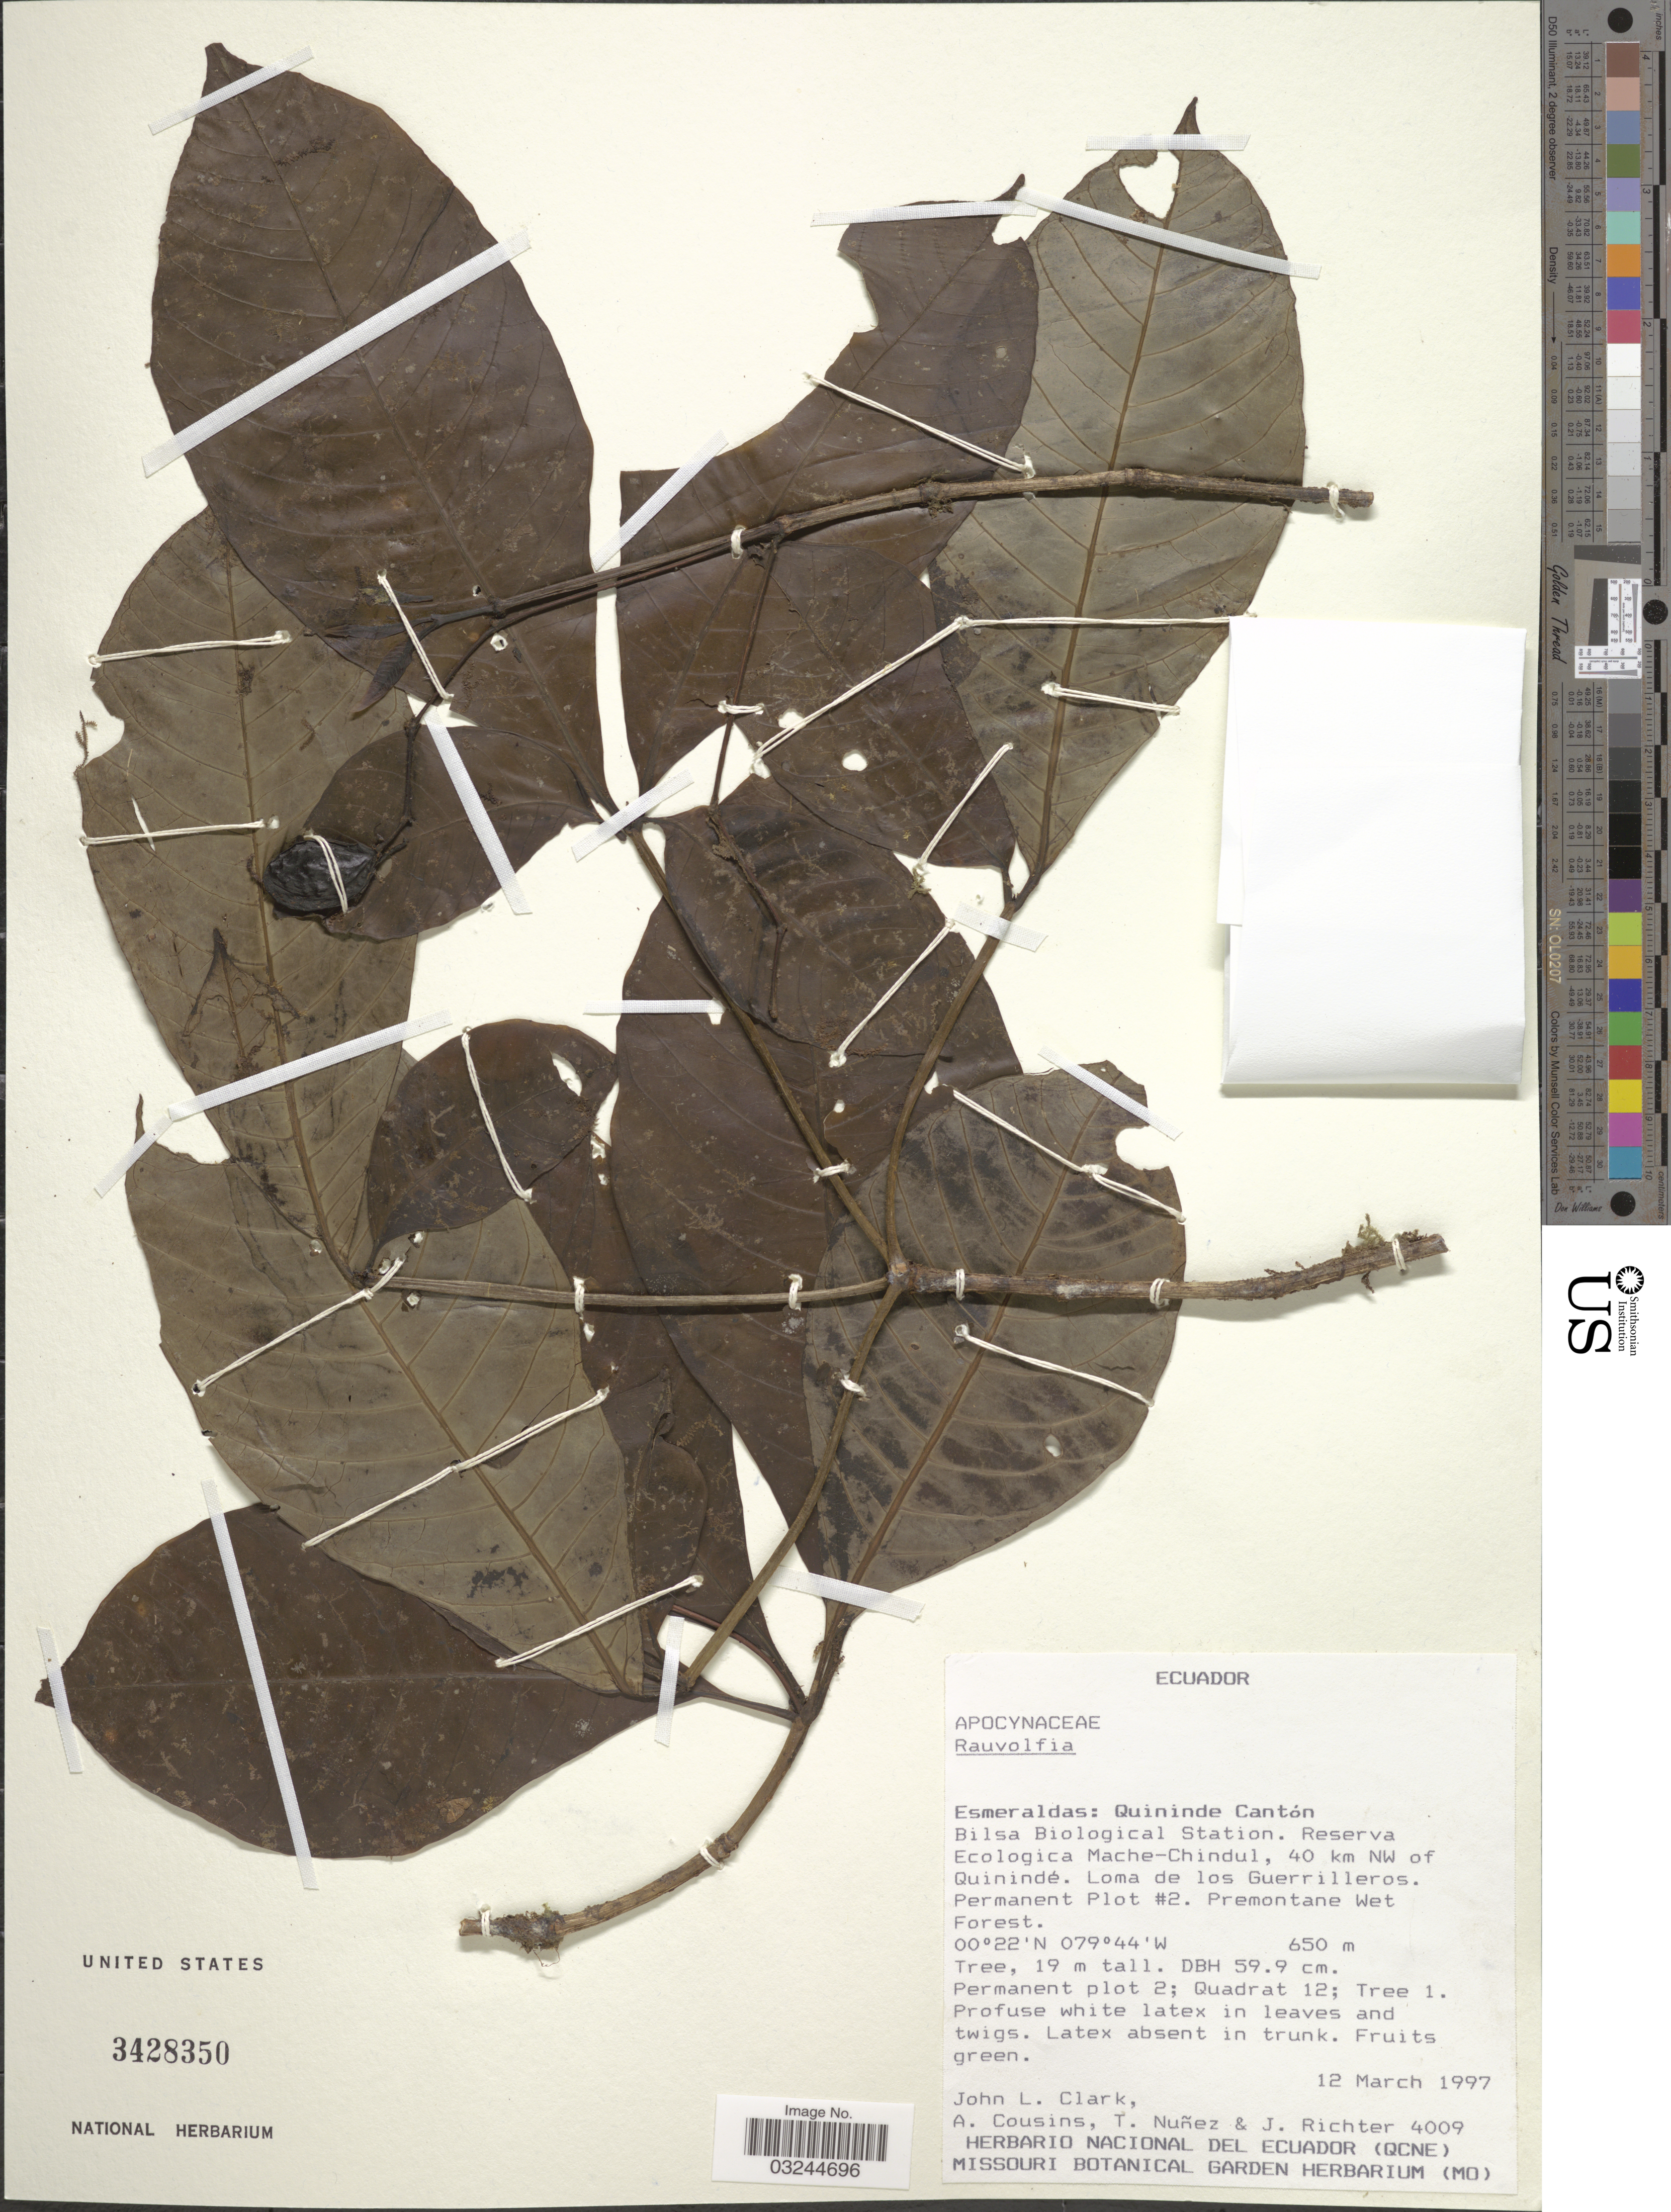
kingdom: Plantae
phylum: Tracheophyta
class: Magnoliopsida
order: Gentianales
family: Apocynaceae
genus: Rauvolfia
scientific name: Rauvolfia sp.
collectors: J. L. Clark, A. Cousins, T. Núñez & J. Richter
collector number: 4009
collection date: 1997-03-12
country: Ecuador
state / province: Esmeraldas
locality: Quininde Cantón. Bilsa Biological Station. Reserva Ecologica Mache-Chindul, 40 km NW of Quinindé. Loma de los Guerrilleros. Permanent Plot #2.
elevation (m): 650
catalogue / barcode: US 3428350